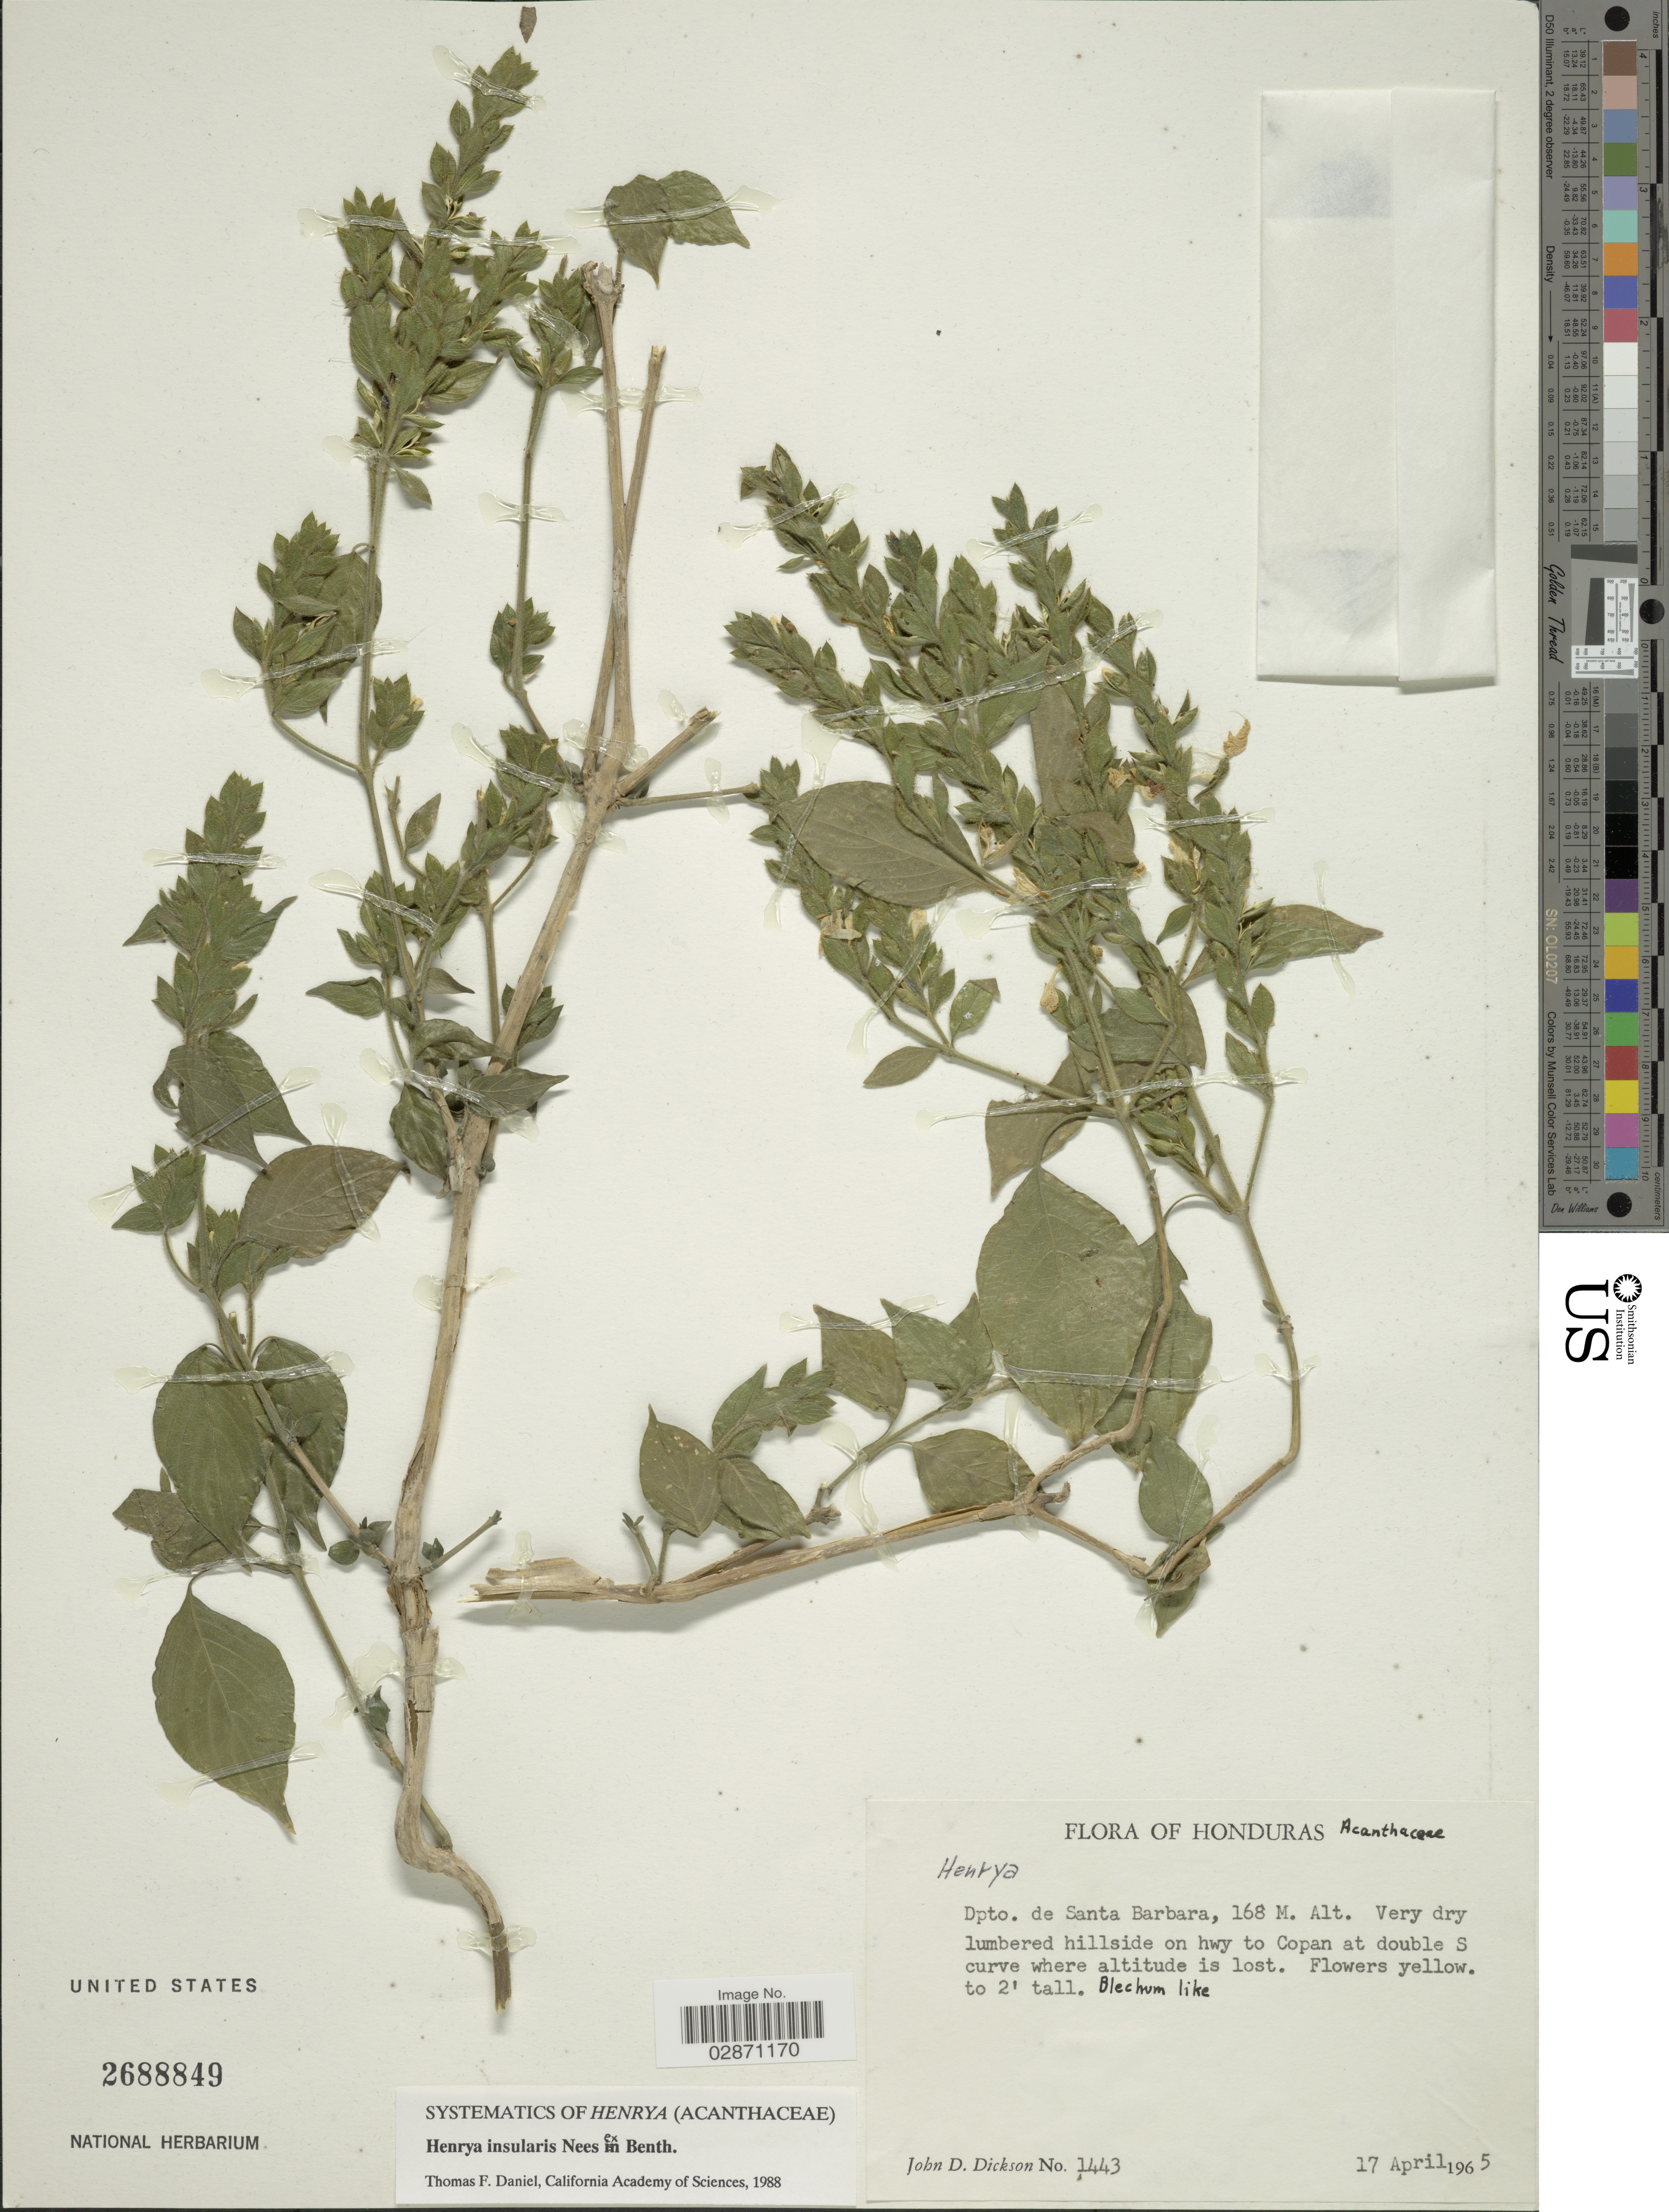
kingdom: Plantae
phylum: Tracheophyta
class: Magnoliopsida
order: Lamiales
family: Acanthaceae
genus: Henrya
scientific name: Henrya insularis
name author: Nees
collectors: J. Dickson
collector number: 1443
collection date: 1965-04-17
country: Honduras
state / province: Santa Bárbara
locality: Dpto. de Santa Barbara. On hwy to Copan.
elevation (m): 168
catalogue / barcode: US 2688849